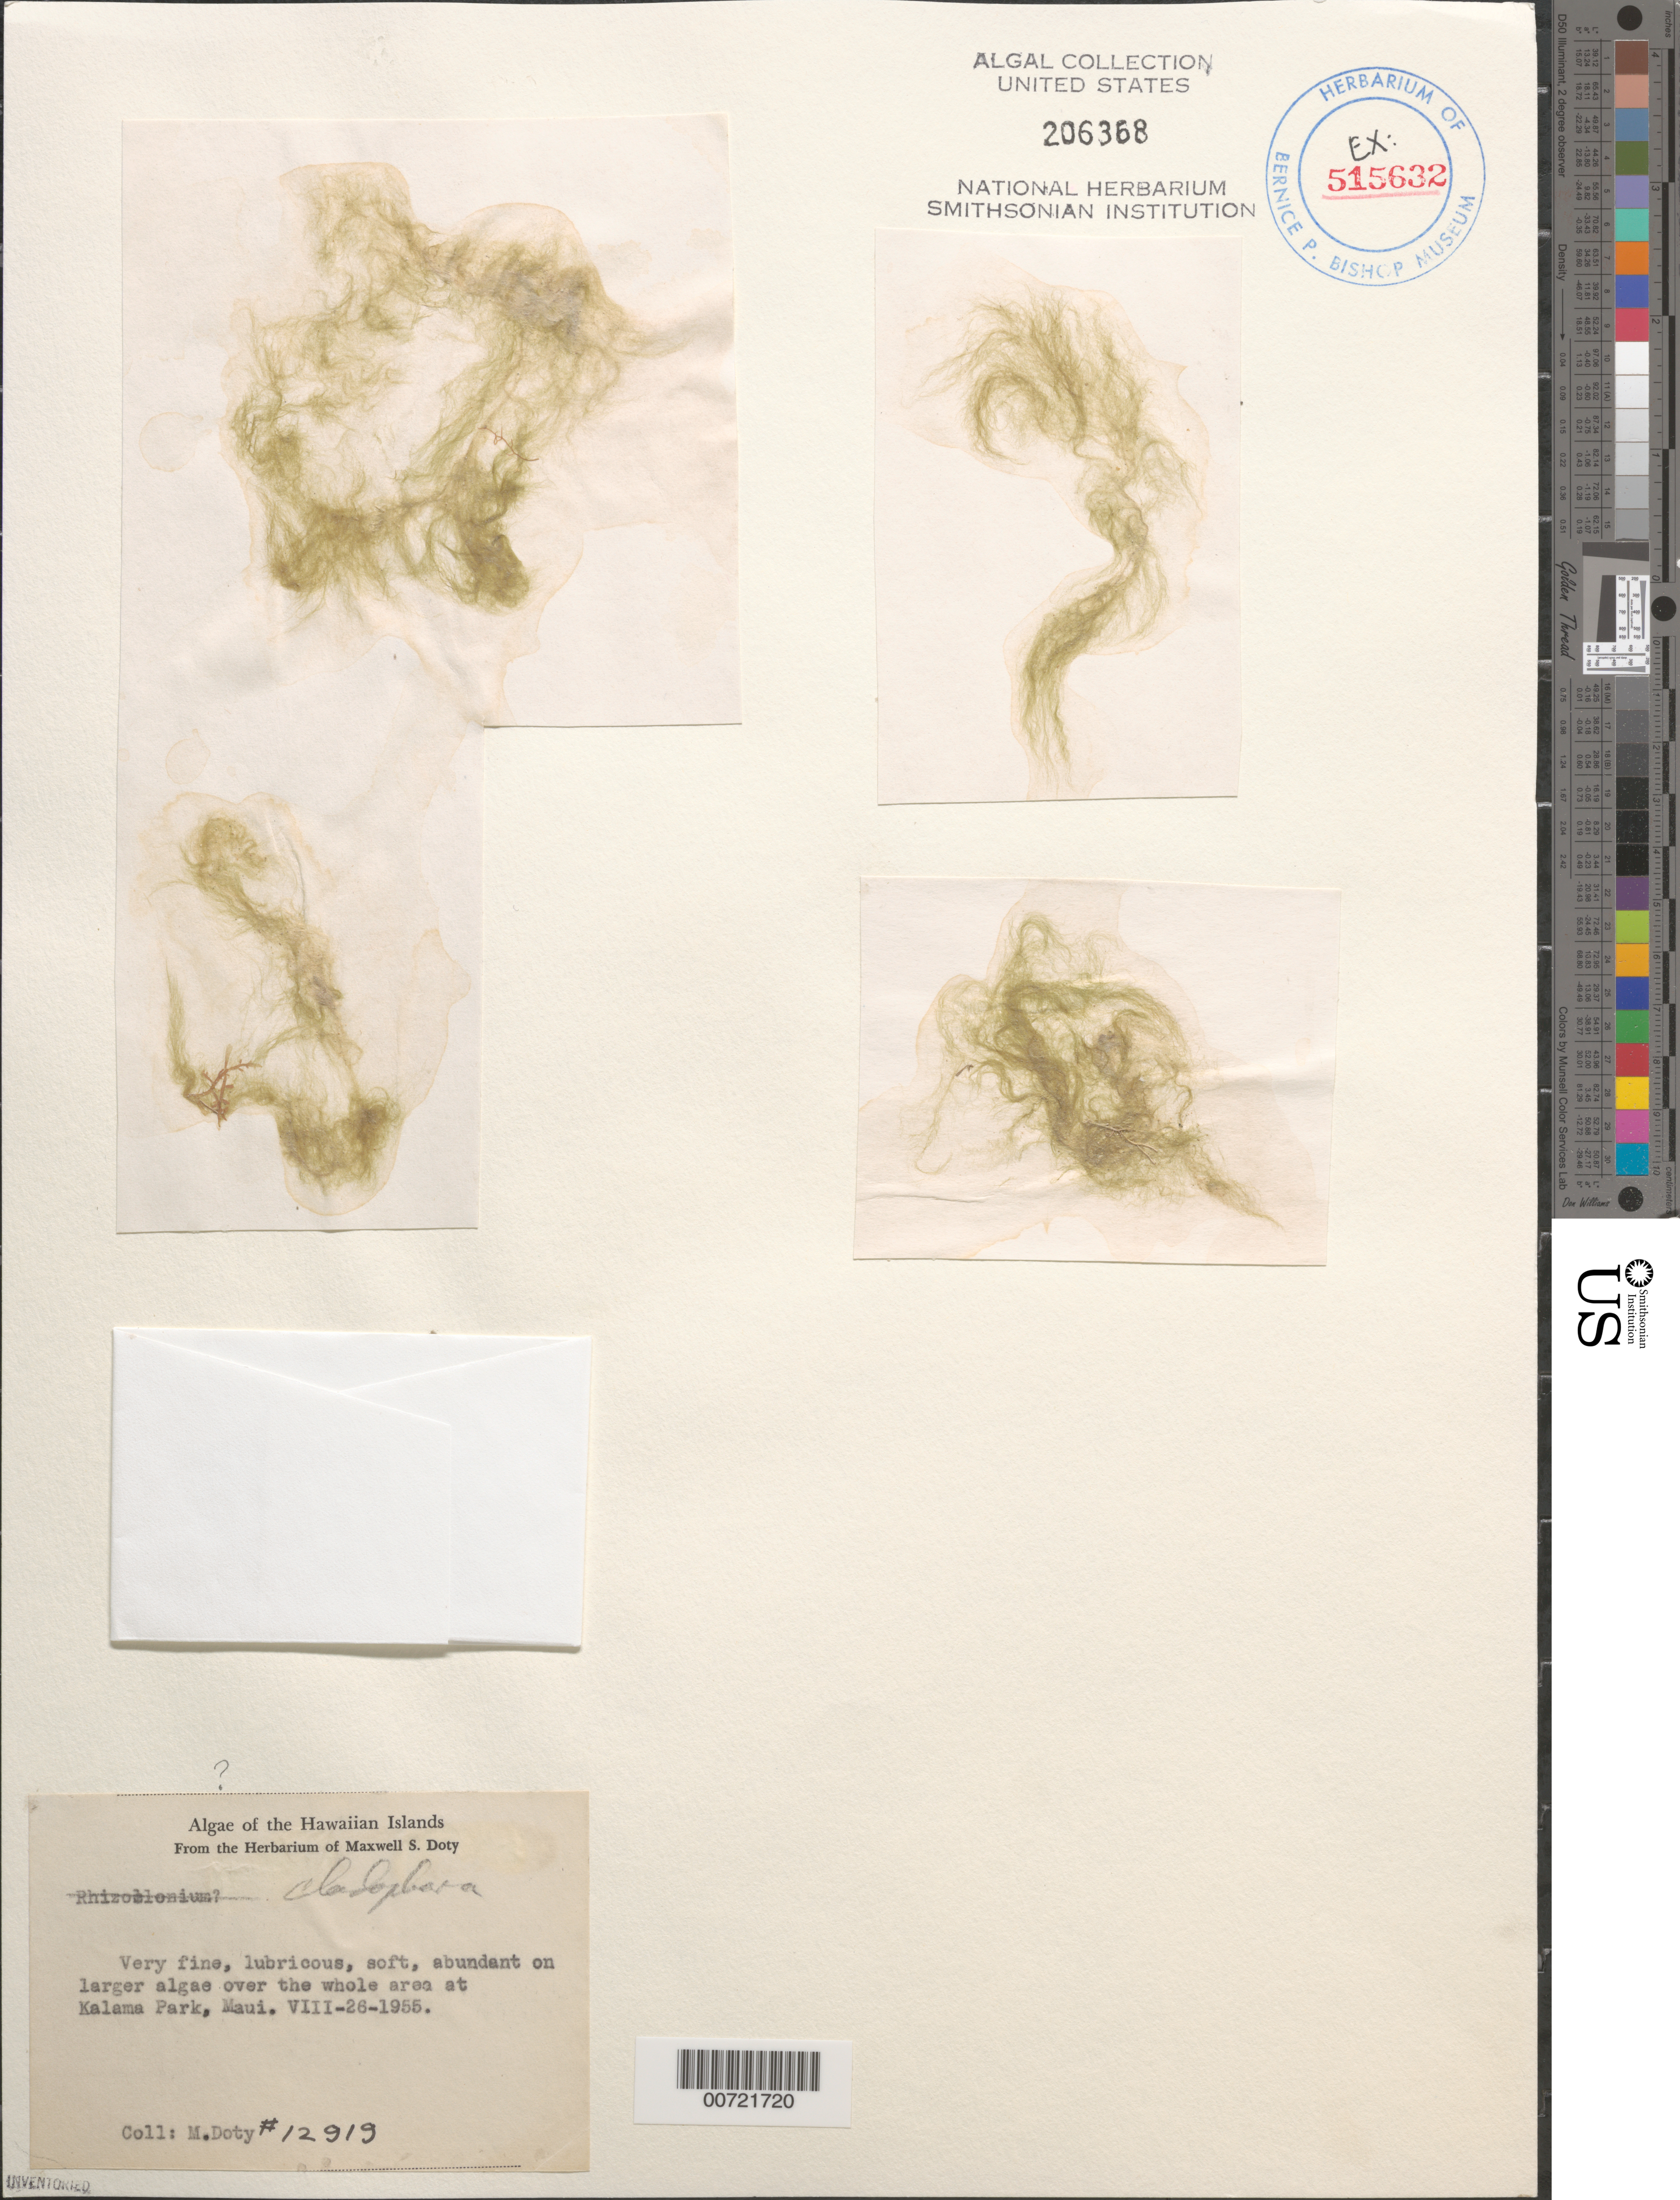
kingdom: Plantae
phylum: Chlorophyta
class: Ulvophyceae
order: Cladophorales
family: Cladophoraceae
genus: Cladophora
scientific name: Cladophora sp.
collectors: M. S. Doty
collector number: MSD 12919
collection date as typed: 26 Aug 1955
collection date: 1955-08-26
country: United States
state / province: Hawaii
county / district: Maui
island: Maui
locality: Kalama Park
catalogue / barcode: US 206368